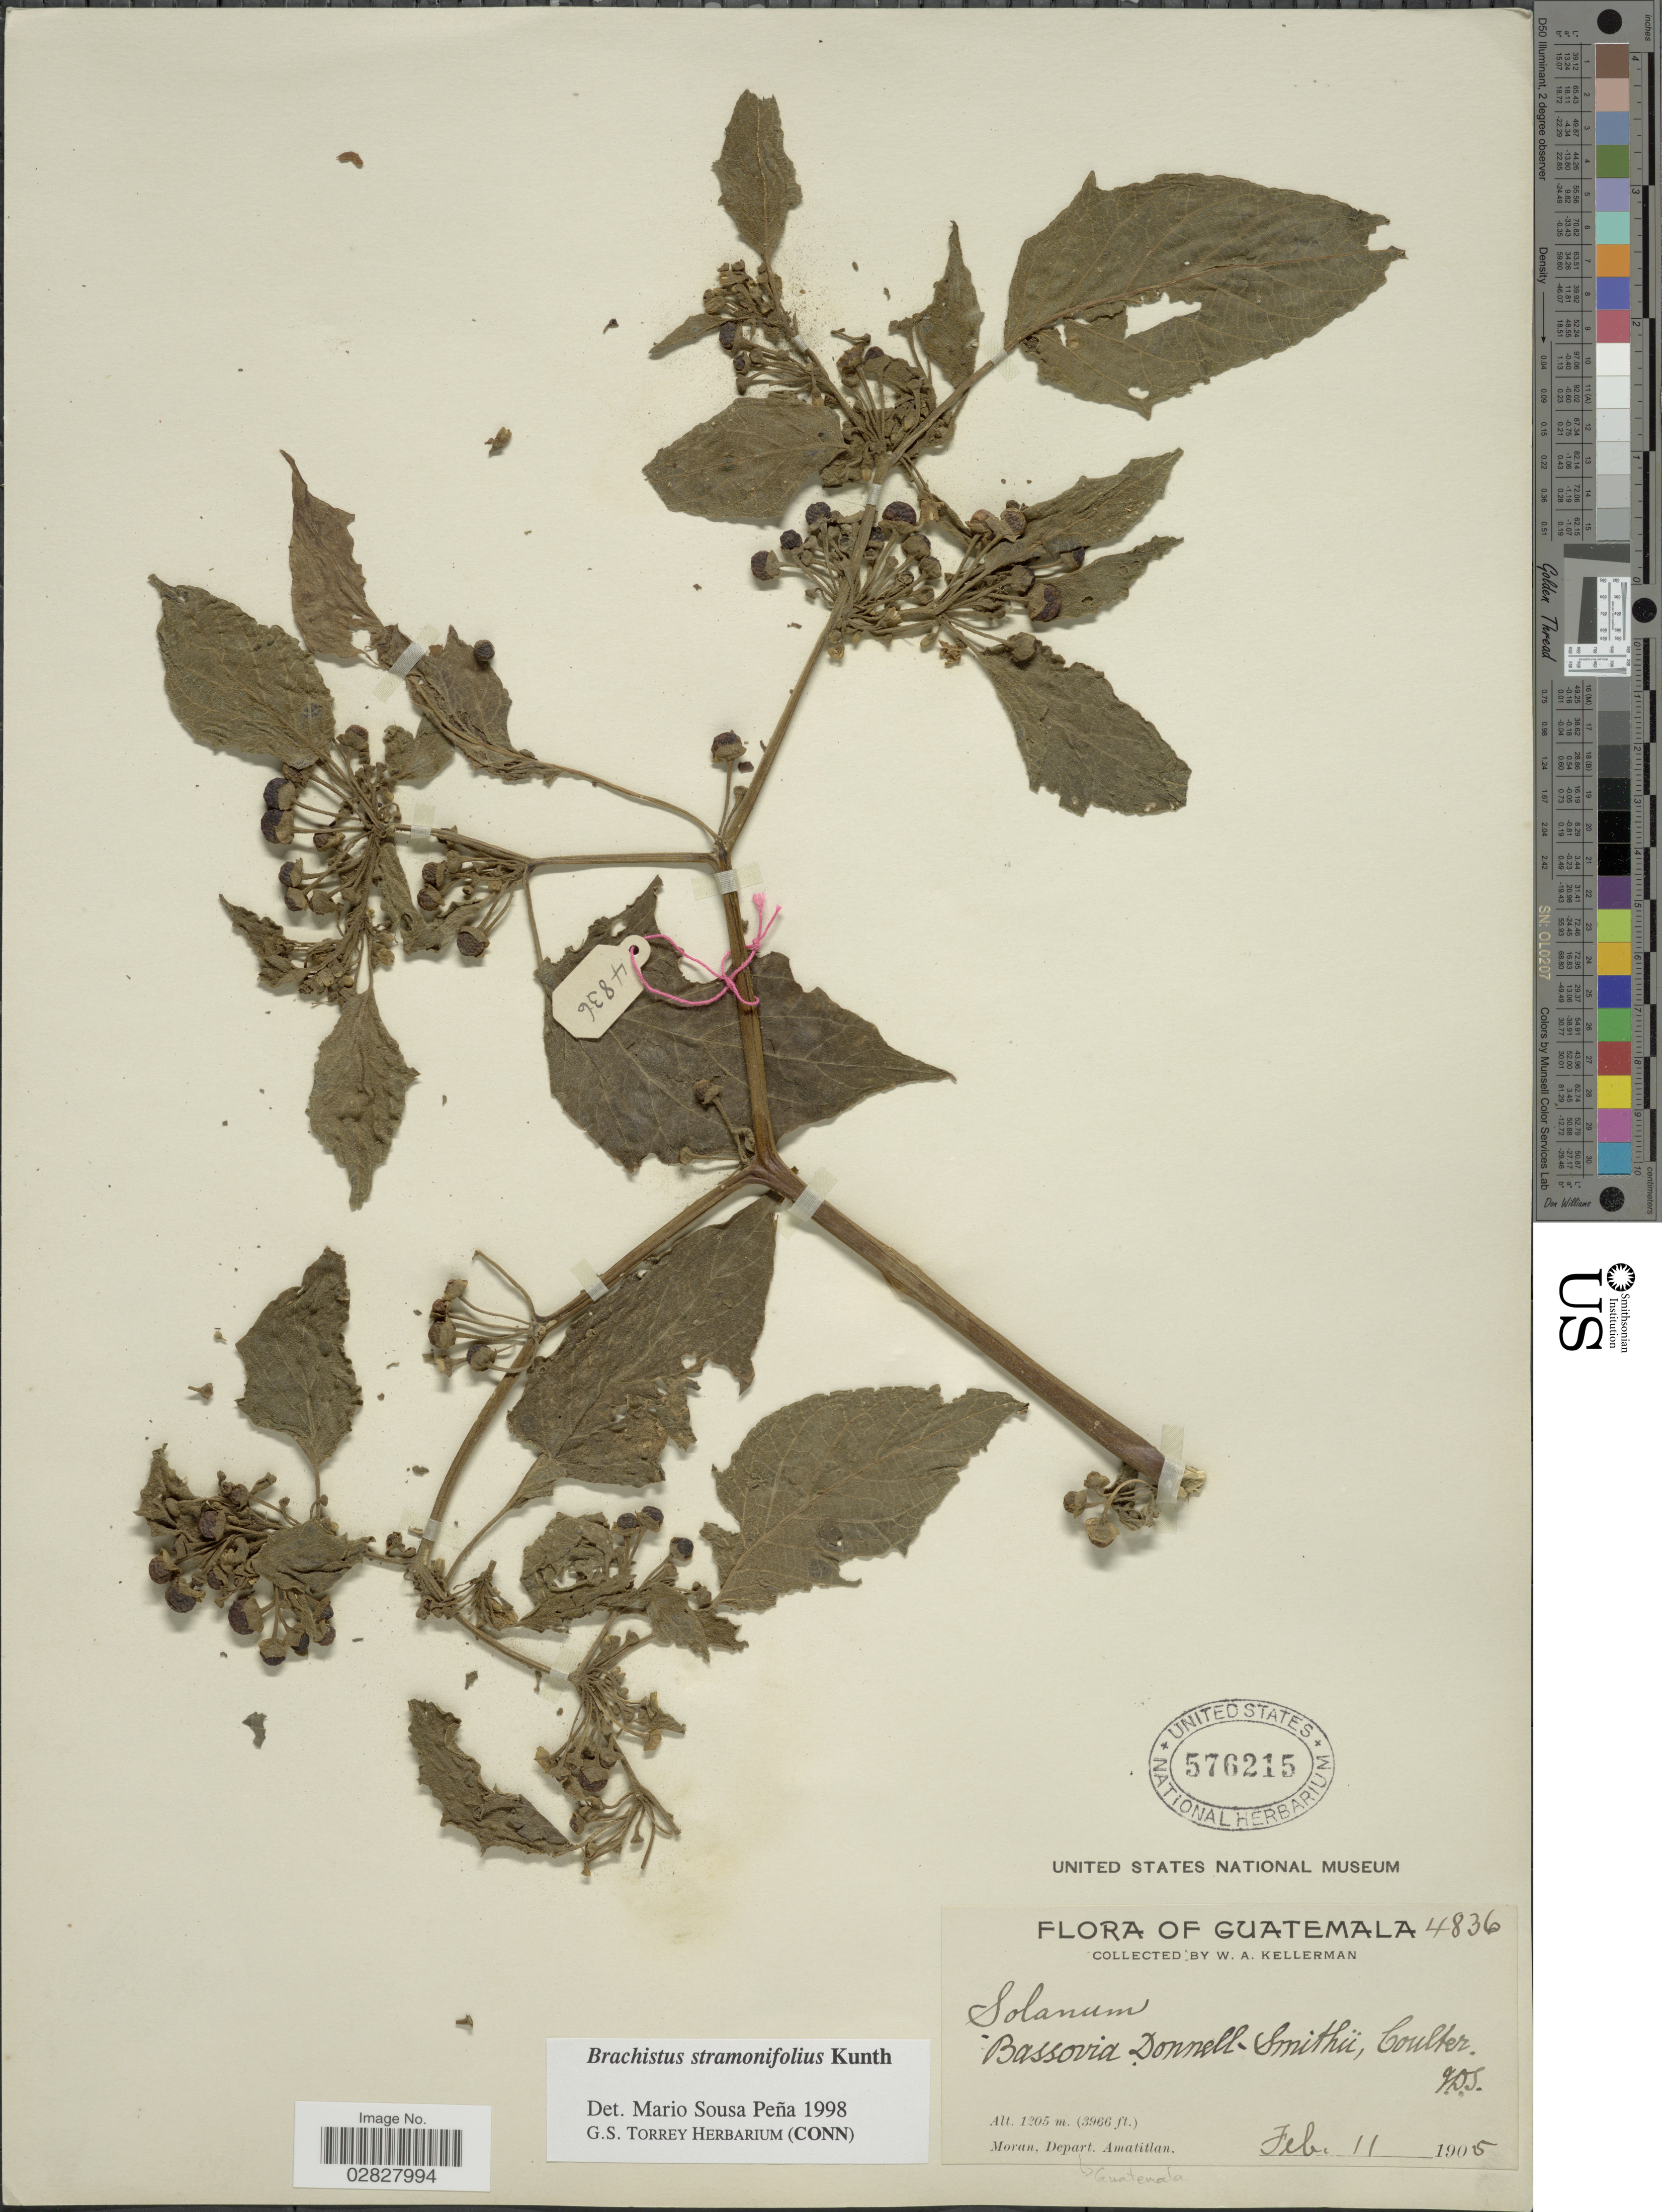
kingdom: Plantae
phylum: Tracheophyta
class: Magnoliopsida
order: Solanales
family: Solanaceae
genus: Brachistus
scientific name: Brachistus stramonifolius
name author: (Kunth) Miers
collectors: W. Kellerman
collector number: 4836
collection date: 1905-02-11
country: Guatemala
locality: Moran, Depart. Amatitlan.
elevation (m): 1205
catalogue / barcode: US 576215